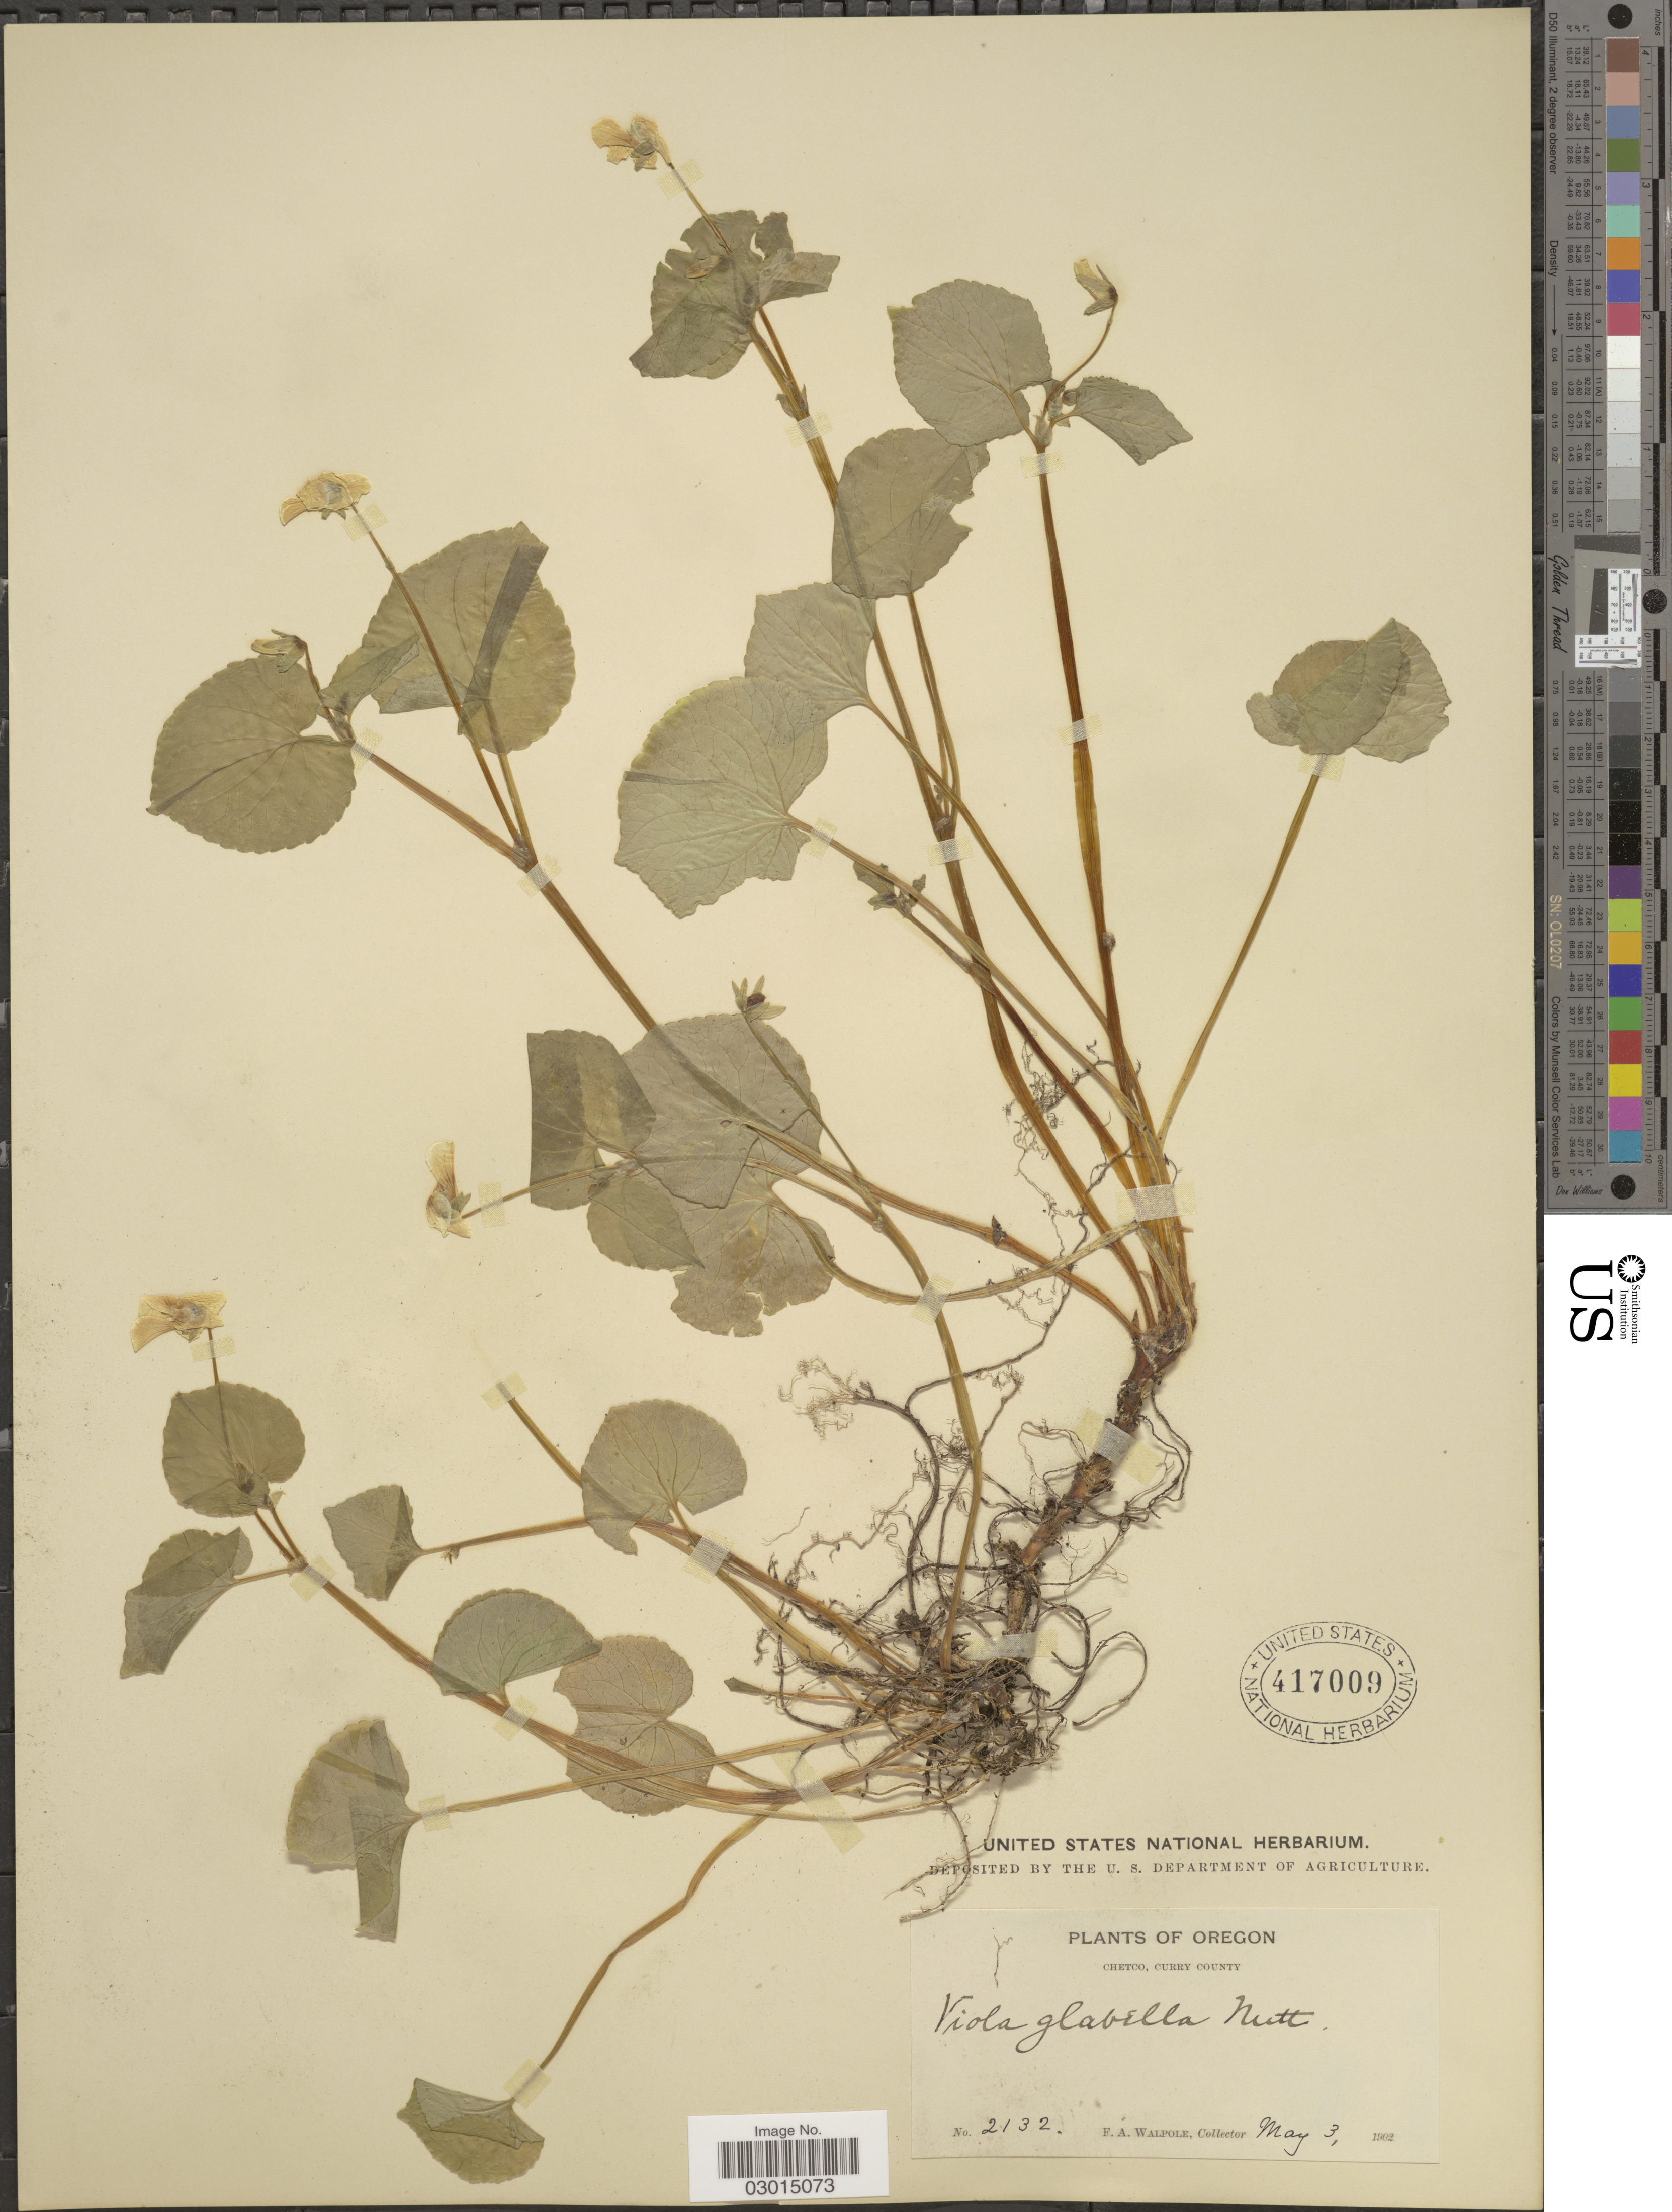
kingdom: Plantae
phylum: Tracheophyta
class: Magnoliopsida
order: Malpighiales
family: Violaceae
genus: Viola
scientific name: Viola glabella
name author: Nutt.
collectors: F. Walpole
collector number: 2132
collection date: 1902-05-03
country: United States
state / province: Oregon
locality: Chetco, Curry County.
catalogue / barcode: US 417009